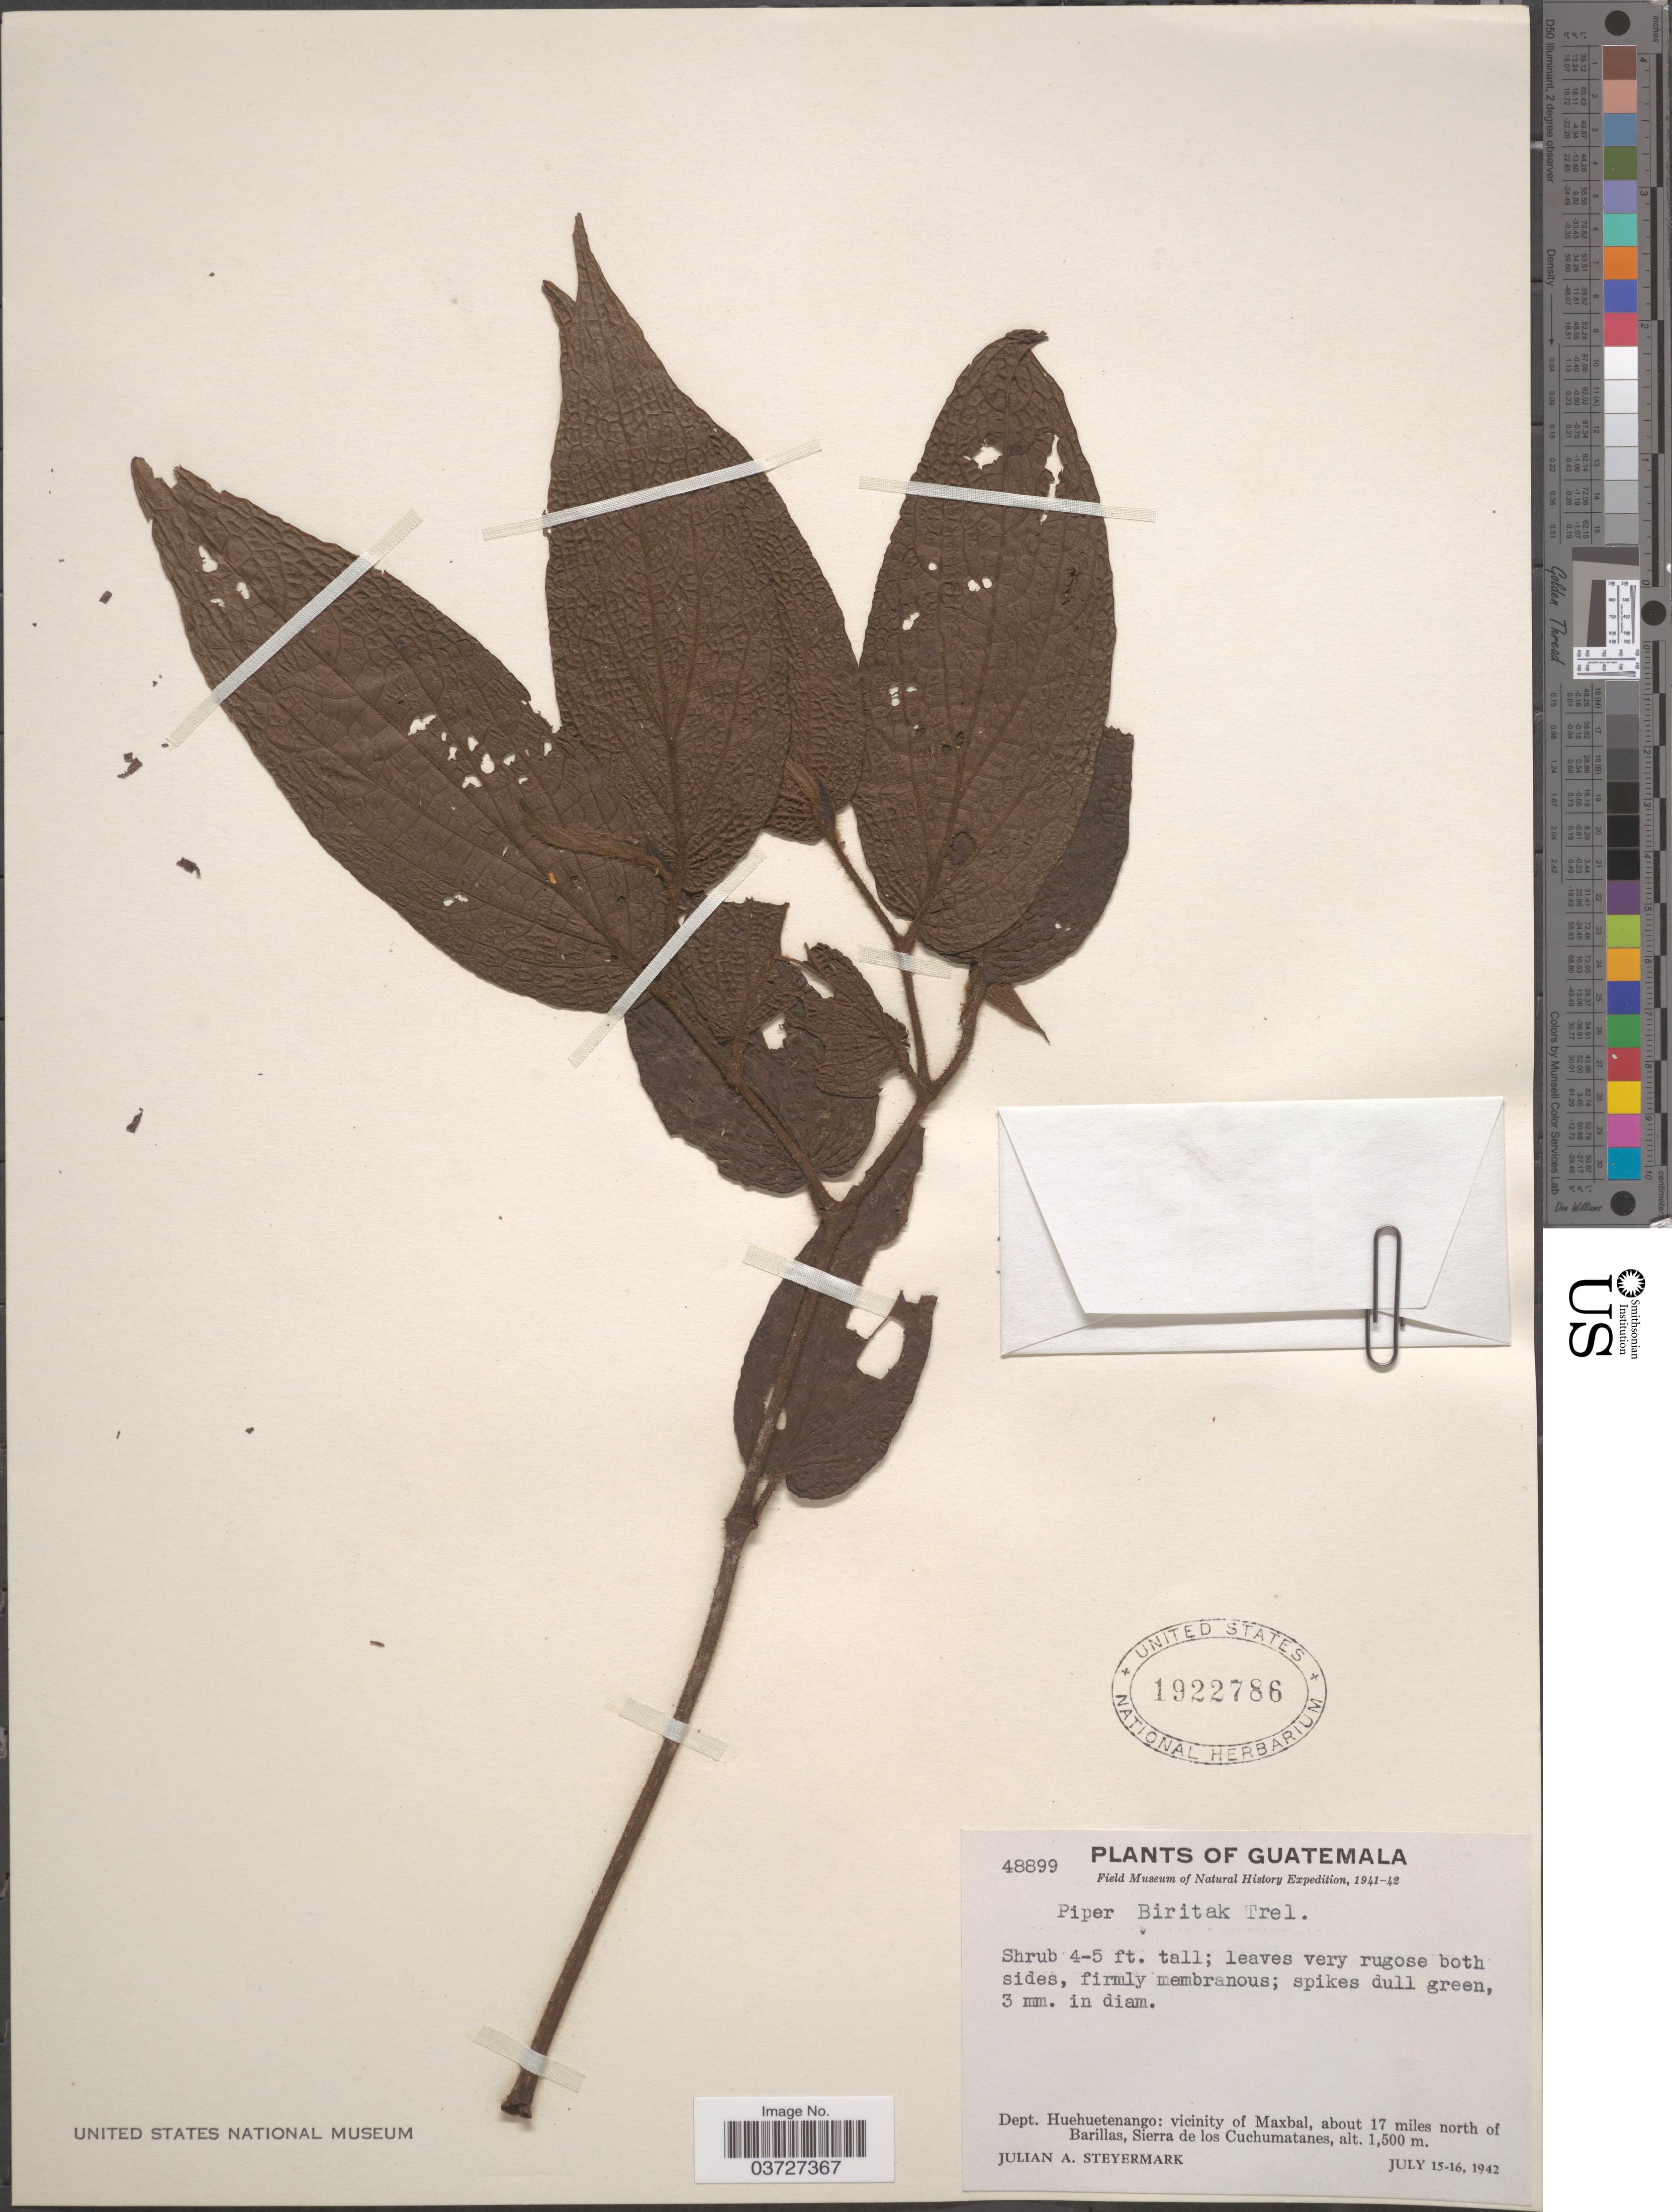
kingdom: Plantae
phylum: Tracheophyta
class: Magnoliopsida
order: Piperales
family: Piperaceae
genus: Piper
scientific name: Piper biritak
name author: Trel. & Standl.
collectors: J. Steyermark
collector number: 48899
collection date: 1942-07-15/1942-07-16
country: Guatemala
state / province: Huehuetenango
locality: Dept. Huehuetenango: vicinity of Maxbal, about 17 miles north of Barillas, Sierra de los Cuchumatanes.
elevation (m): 1500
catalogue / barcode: US 1922786